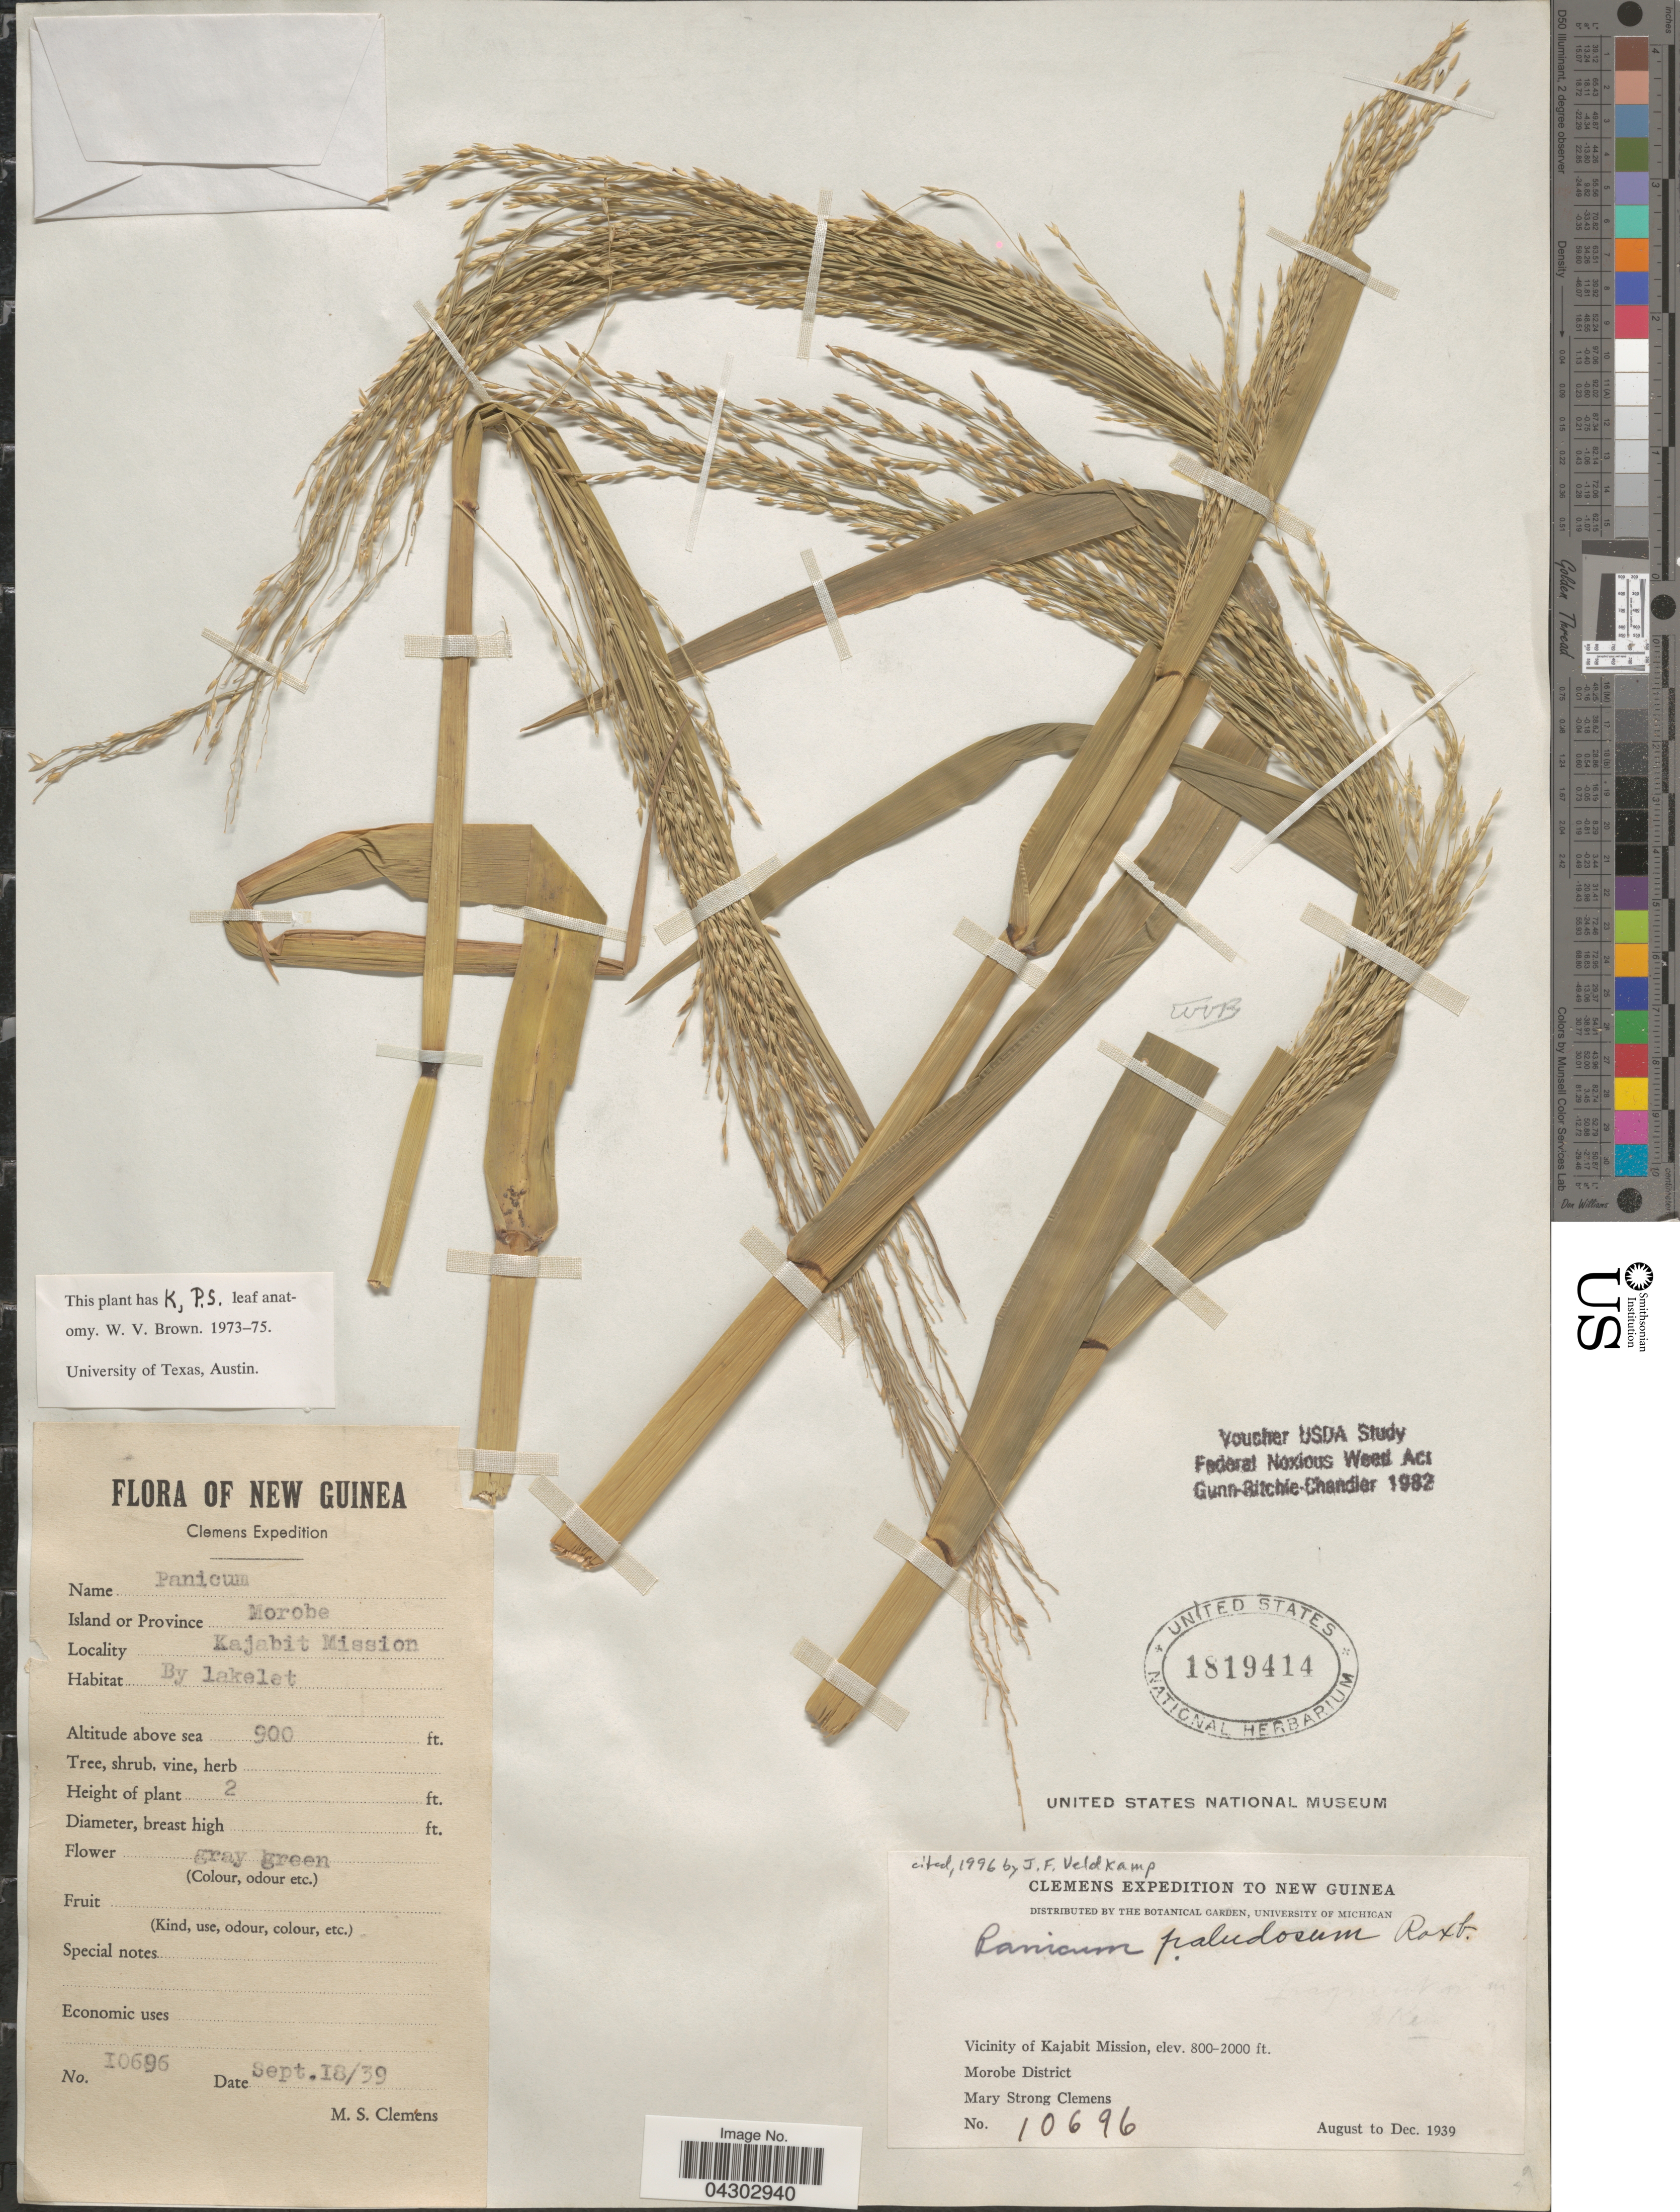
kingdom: Plantae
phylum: Tracheophyta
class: Liliopsida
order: Poales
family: Poaceae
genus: Panicum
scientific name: Panicum paludosum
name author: Roxb.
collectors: M. S. Clemens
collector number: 10696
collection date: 1939-09-18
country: Papua New Guinea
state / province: Morobe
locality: Clemens Expedition to New Guinea. Vicinity of Kajabit Missioin. Morobe District.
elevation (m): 244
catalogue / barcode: US 1819414